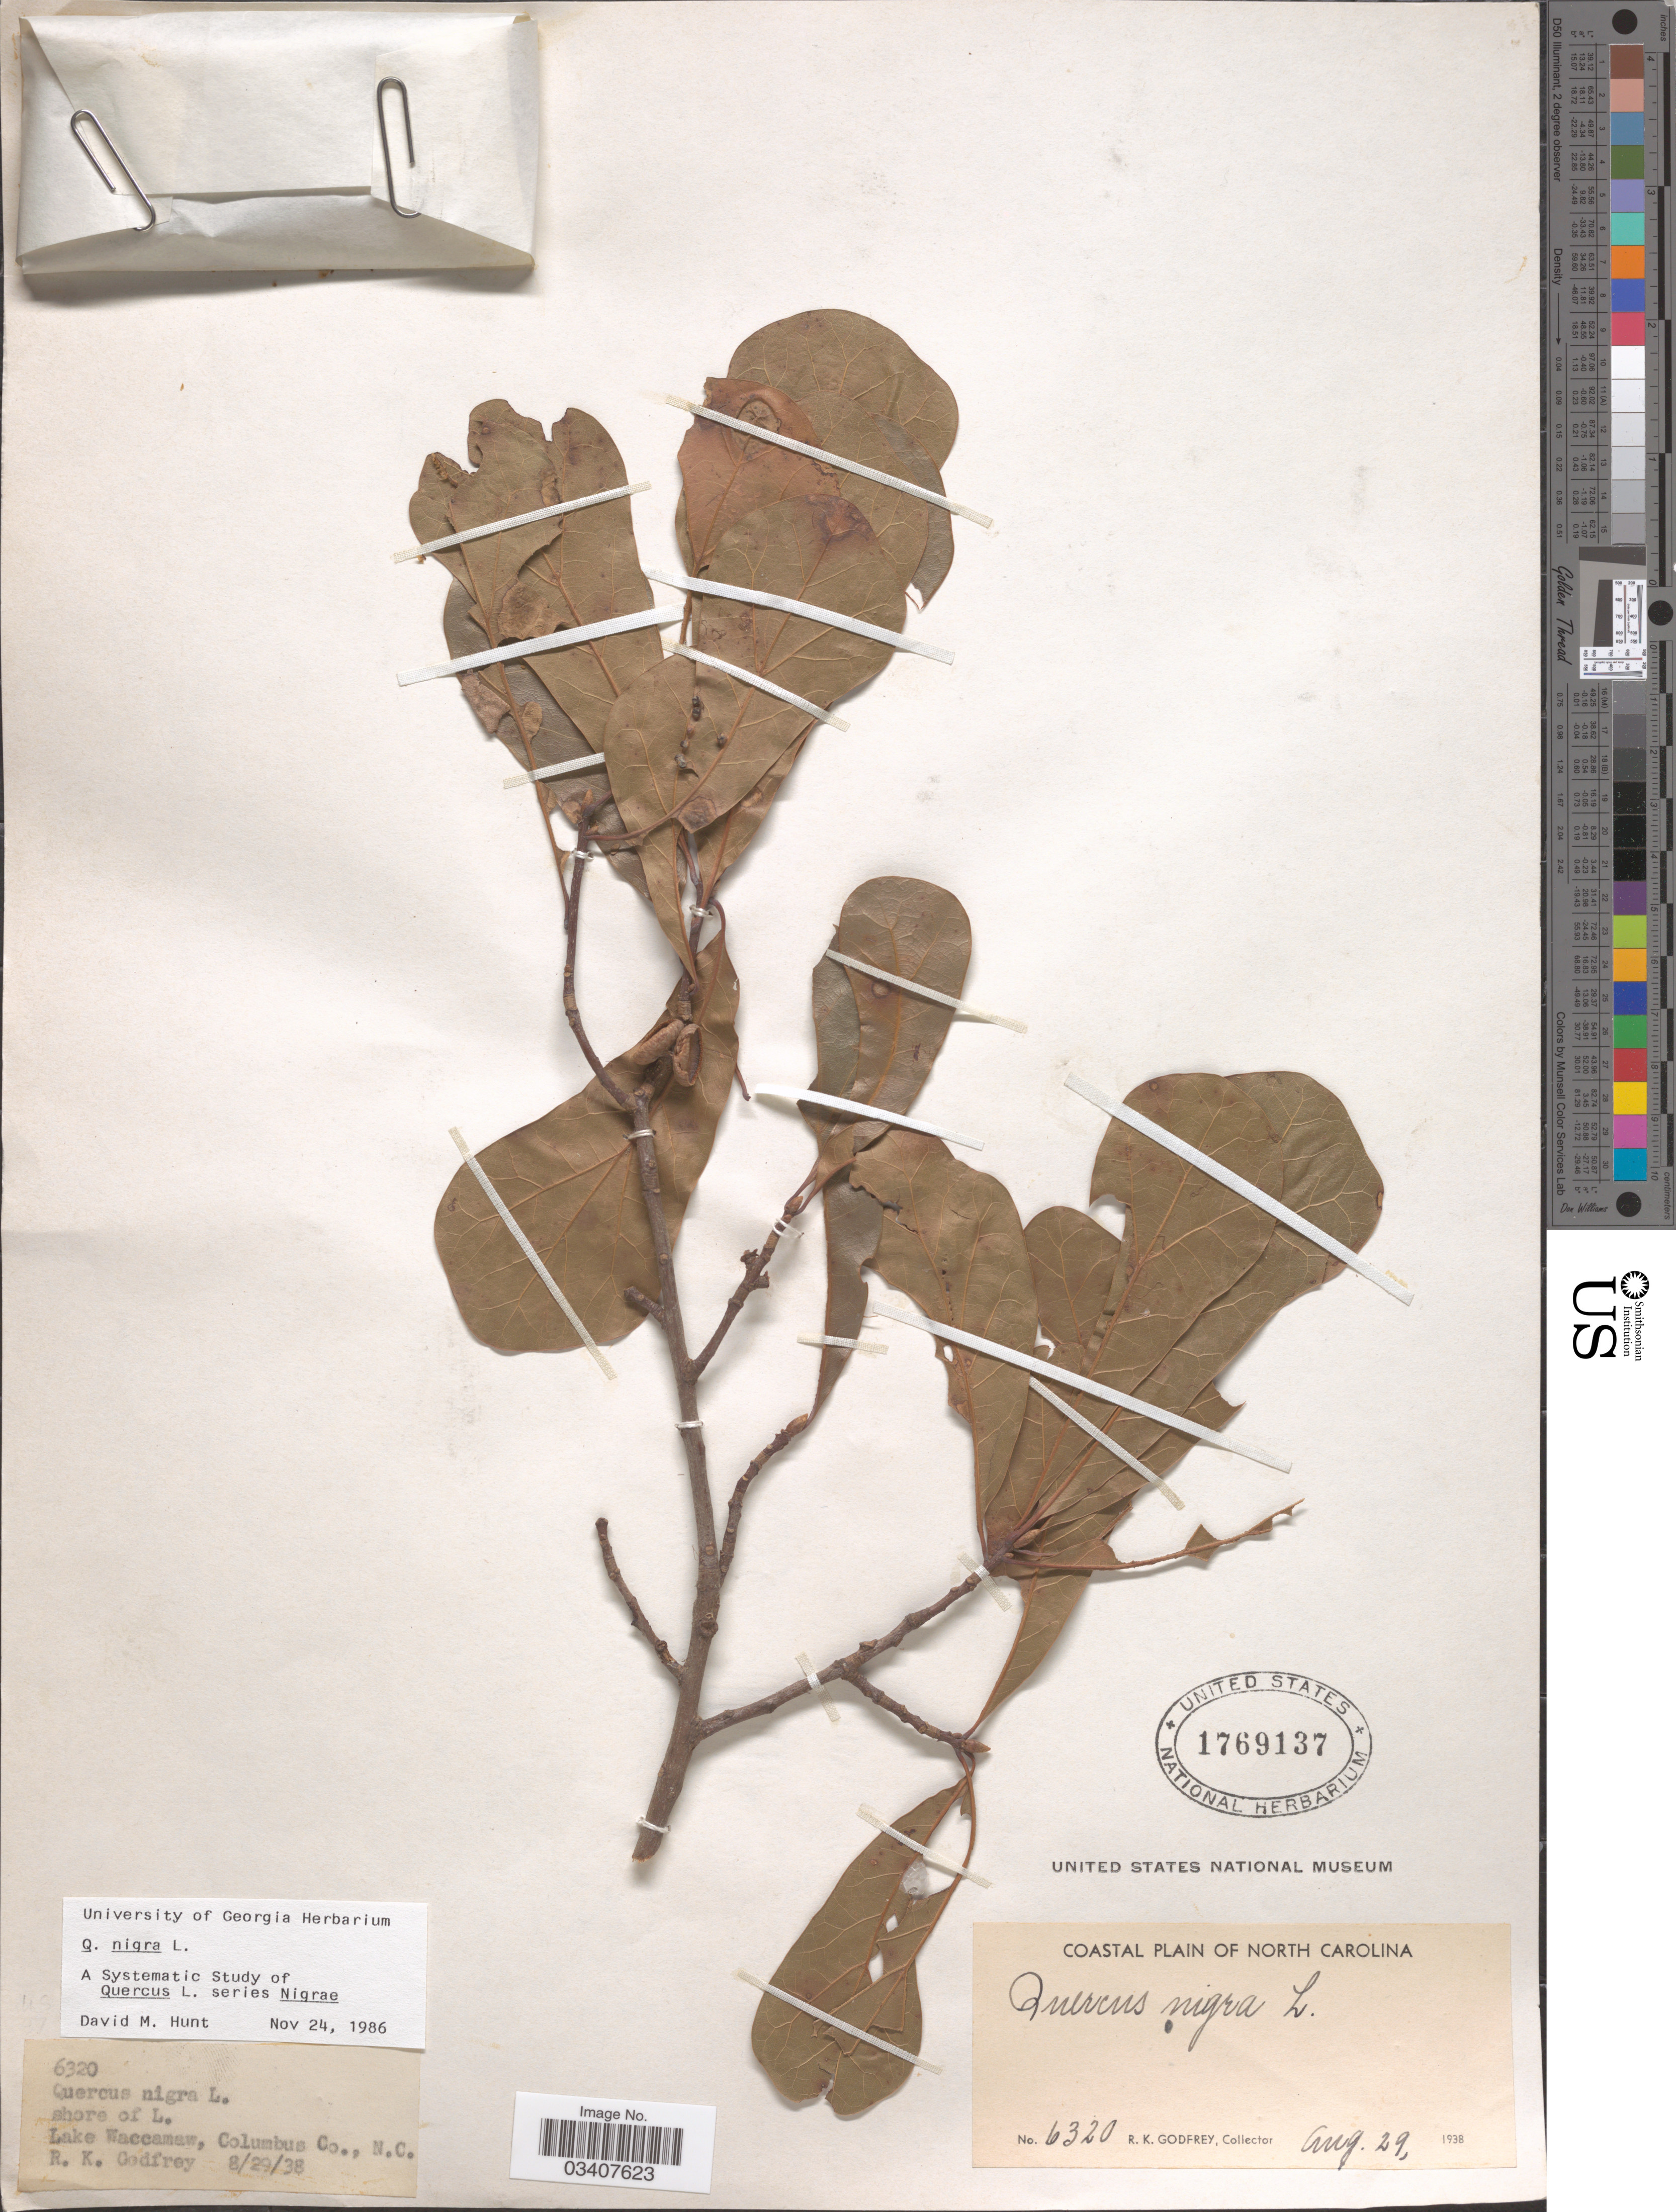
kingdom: Plantae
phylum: Tracheophyta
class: Magnoliopsida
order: Fagales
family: Fagaceae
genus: Quercus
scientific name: Quercus nigra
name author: L.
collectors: R. K. Godfrey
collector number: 6320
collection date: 1938-08-29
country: United States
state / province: North Carolina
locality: Shore of L. Lake Waccamaw, Columbus Co. Coastal Plain of North Carolina.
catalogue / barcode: US 1769137